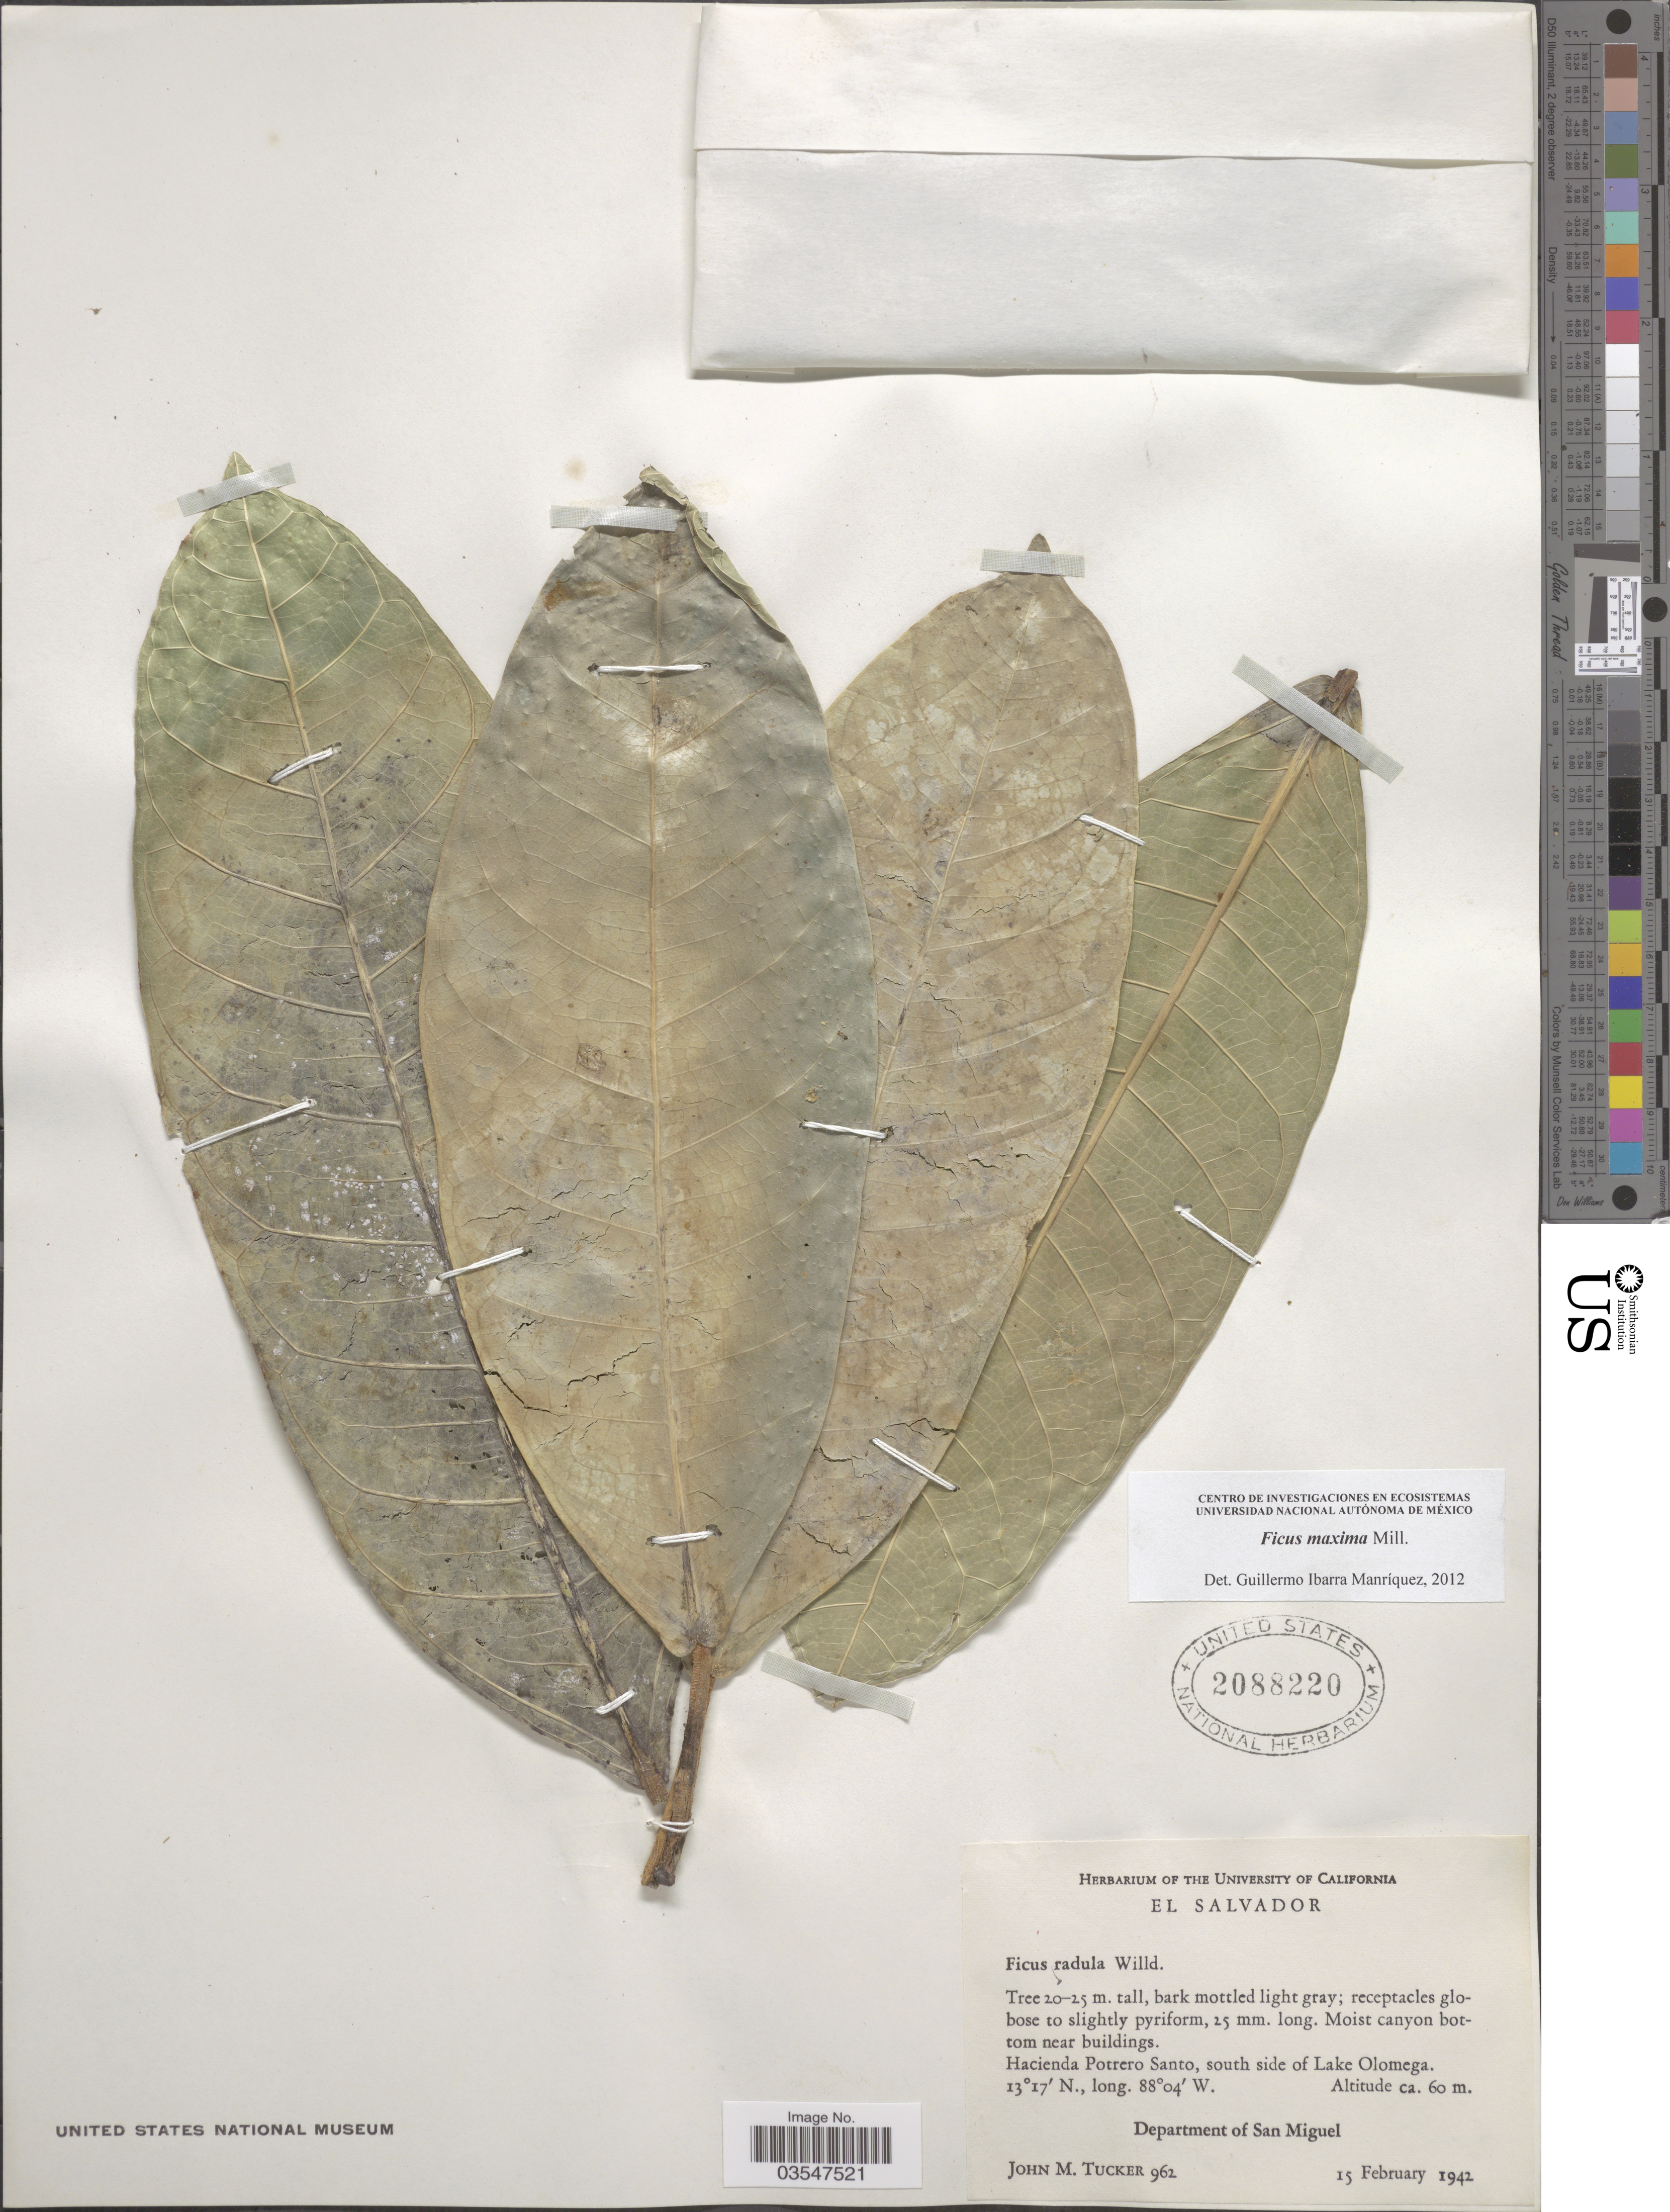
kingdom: Plantae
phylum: Tracheophyta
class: Magnoliopsida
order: Rosales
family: Moraceae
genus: Ficus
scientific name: Ficus maxima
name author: Mill.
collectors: J. M. Tucker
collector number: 962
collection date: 1942-02-15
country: El Salvador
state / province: San Miguel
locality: Hacienda Potrero Santo, south side of Lake Olomega. Department of San Miguel.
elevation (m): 60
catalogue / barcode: US 2088220